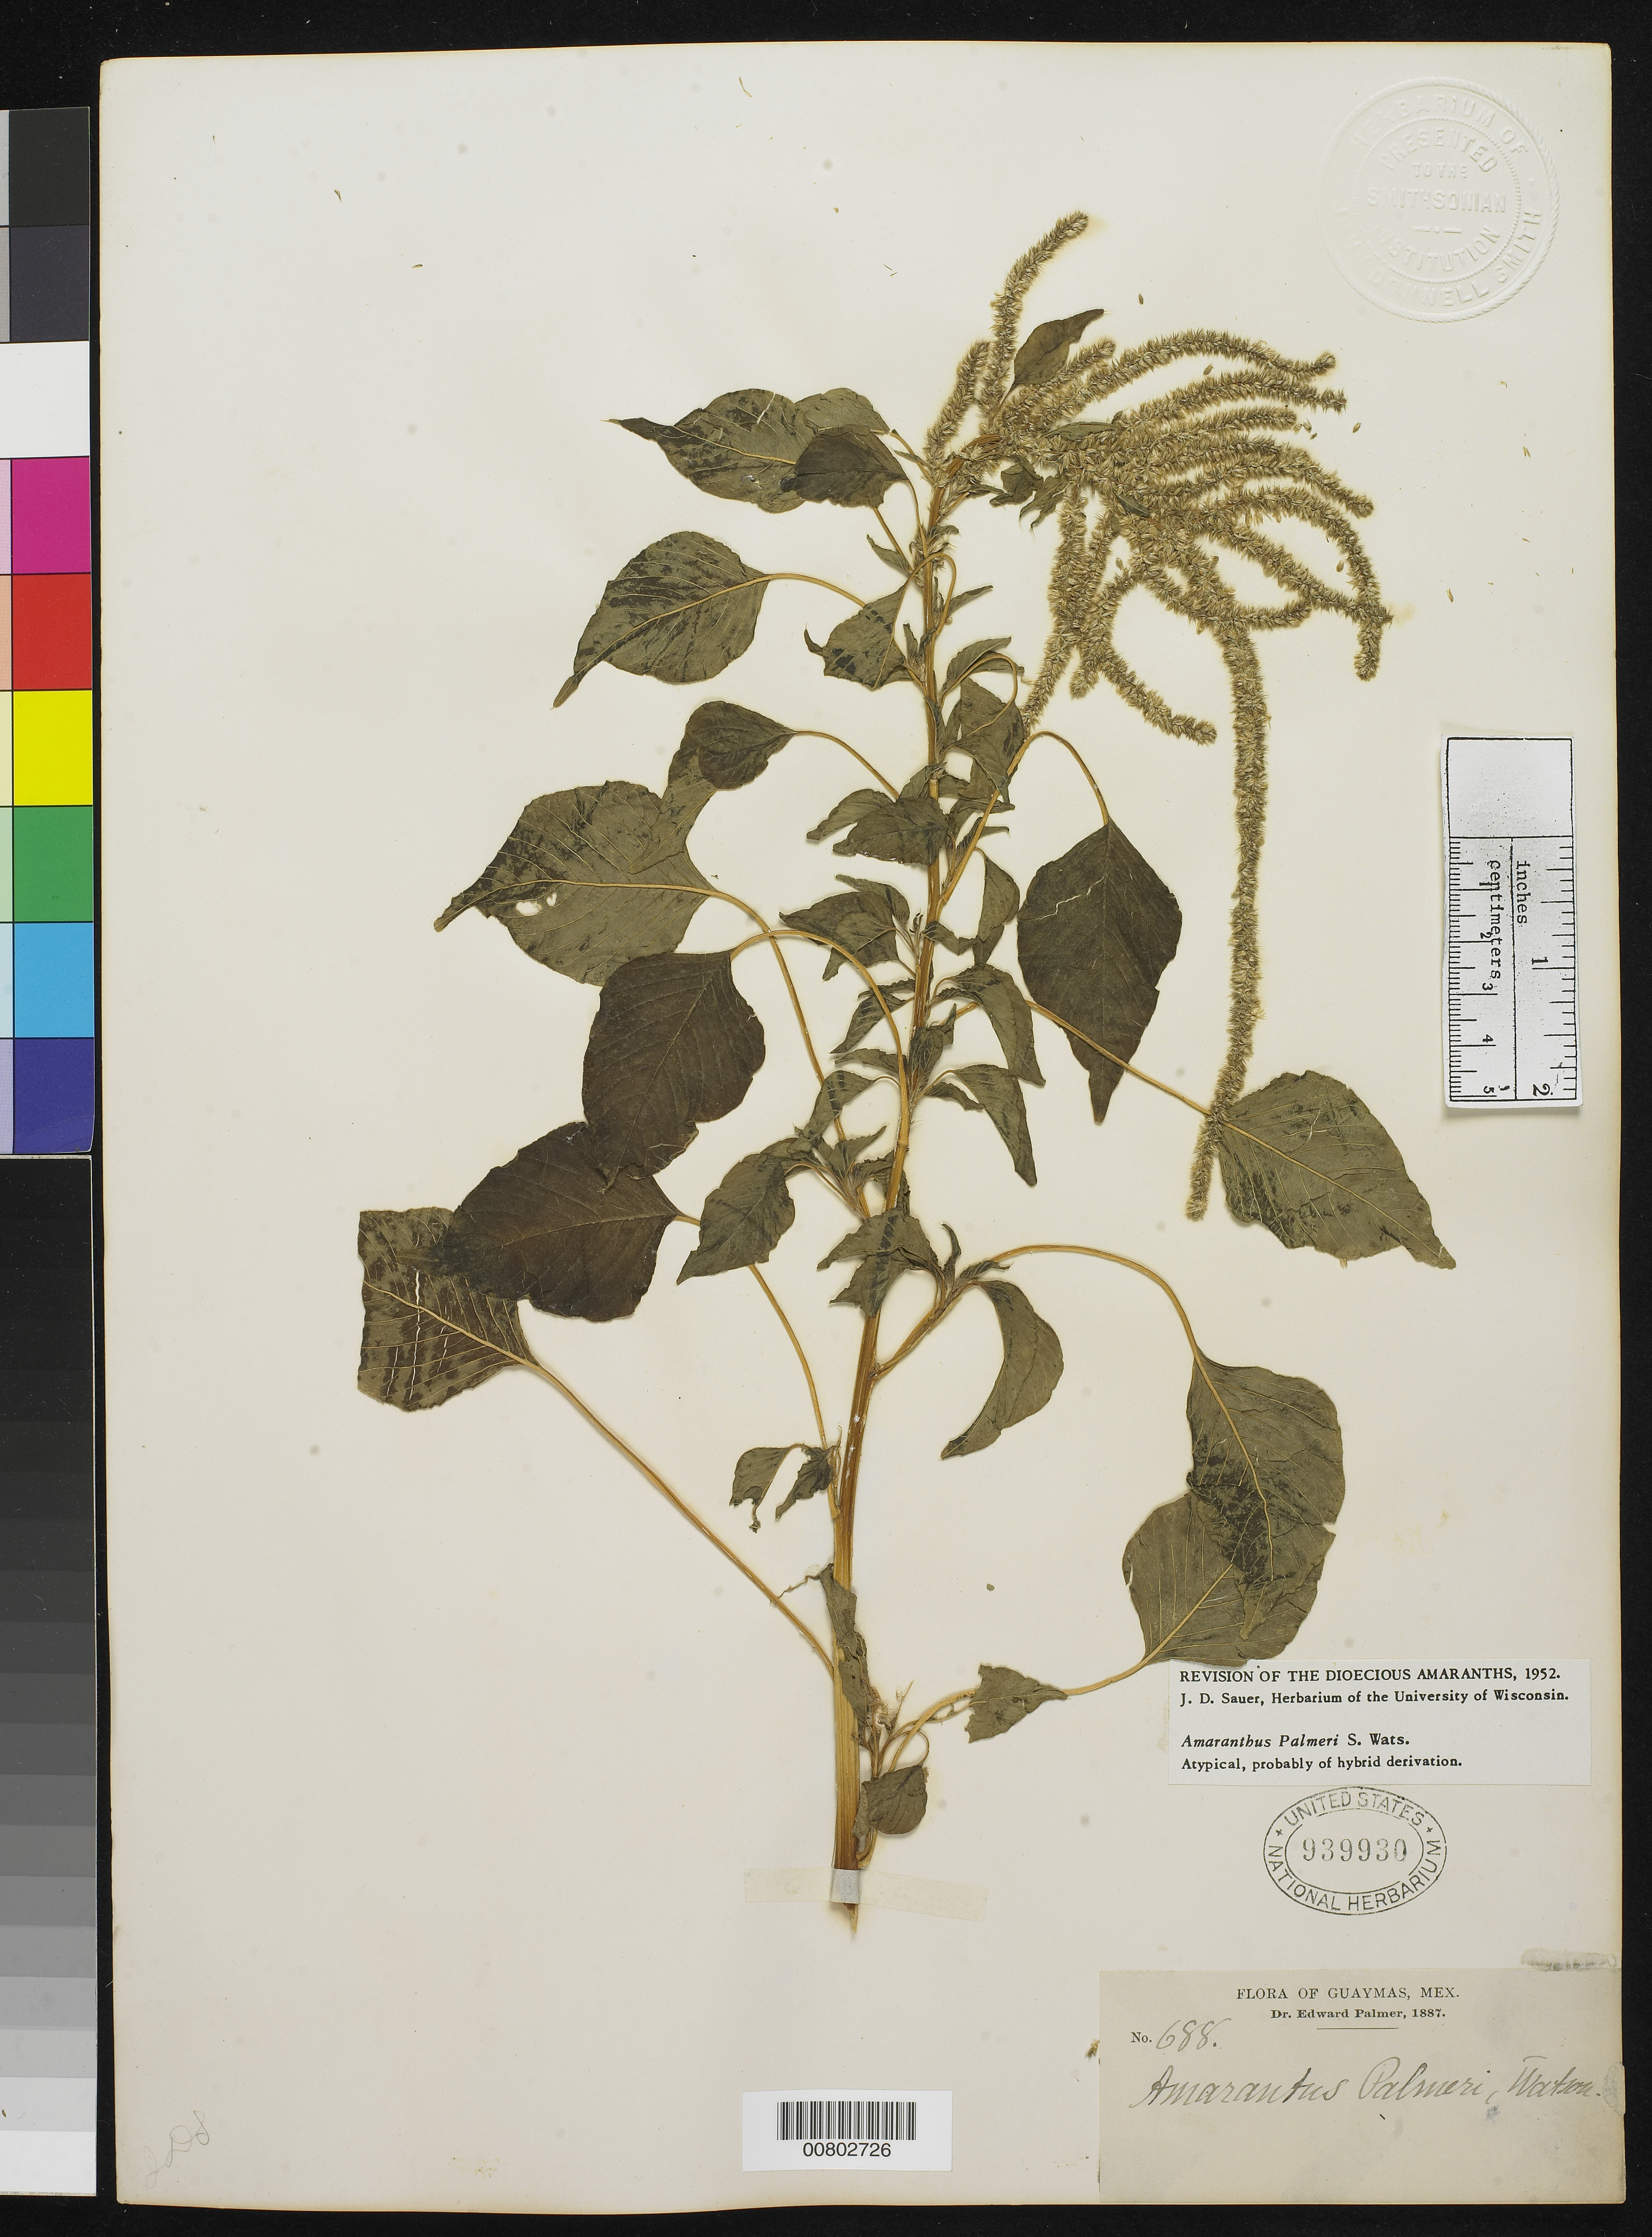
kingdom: Plantae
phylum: Tracheophyta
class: Magnoliopsida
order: Caryophyllales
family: Amaranthaceae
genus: Amaranthus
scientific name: Amaranthus palmeri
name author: S. Watson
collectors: E. Palmer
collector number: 688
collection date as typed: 1887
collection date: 1887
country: Mexico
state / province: Sonora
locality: Guaymas, Sonora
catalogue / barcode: US 939930